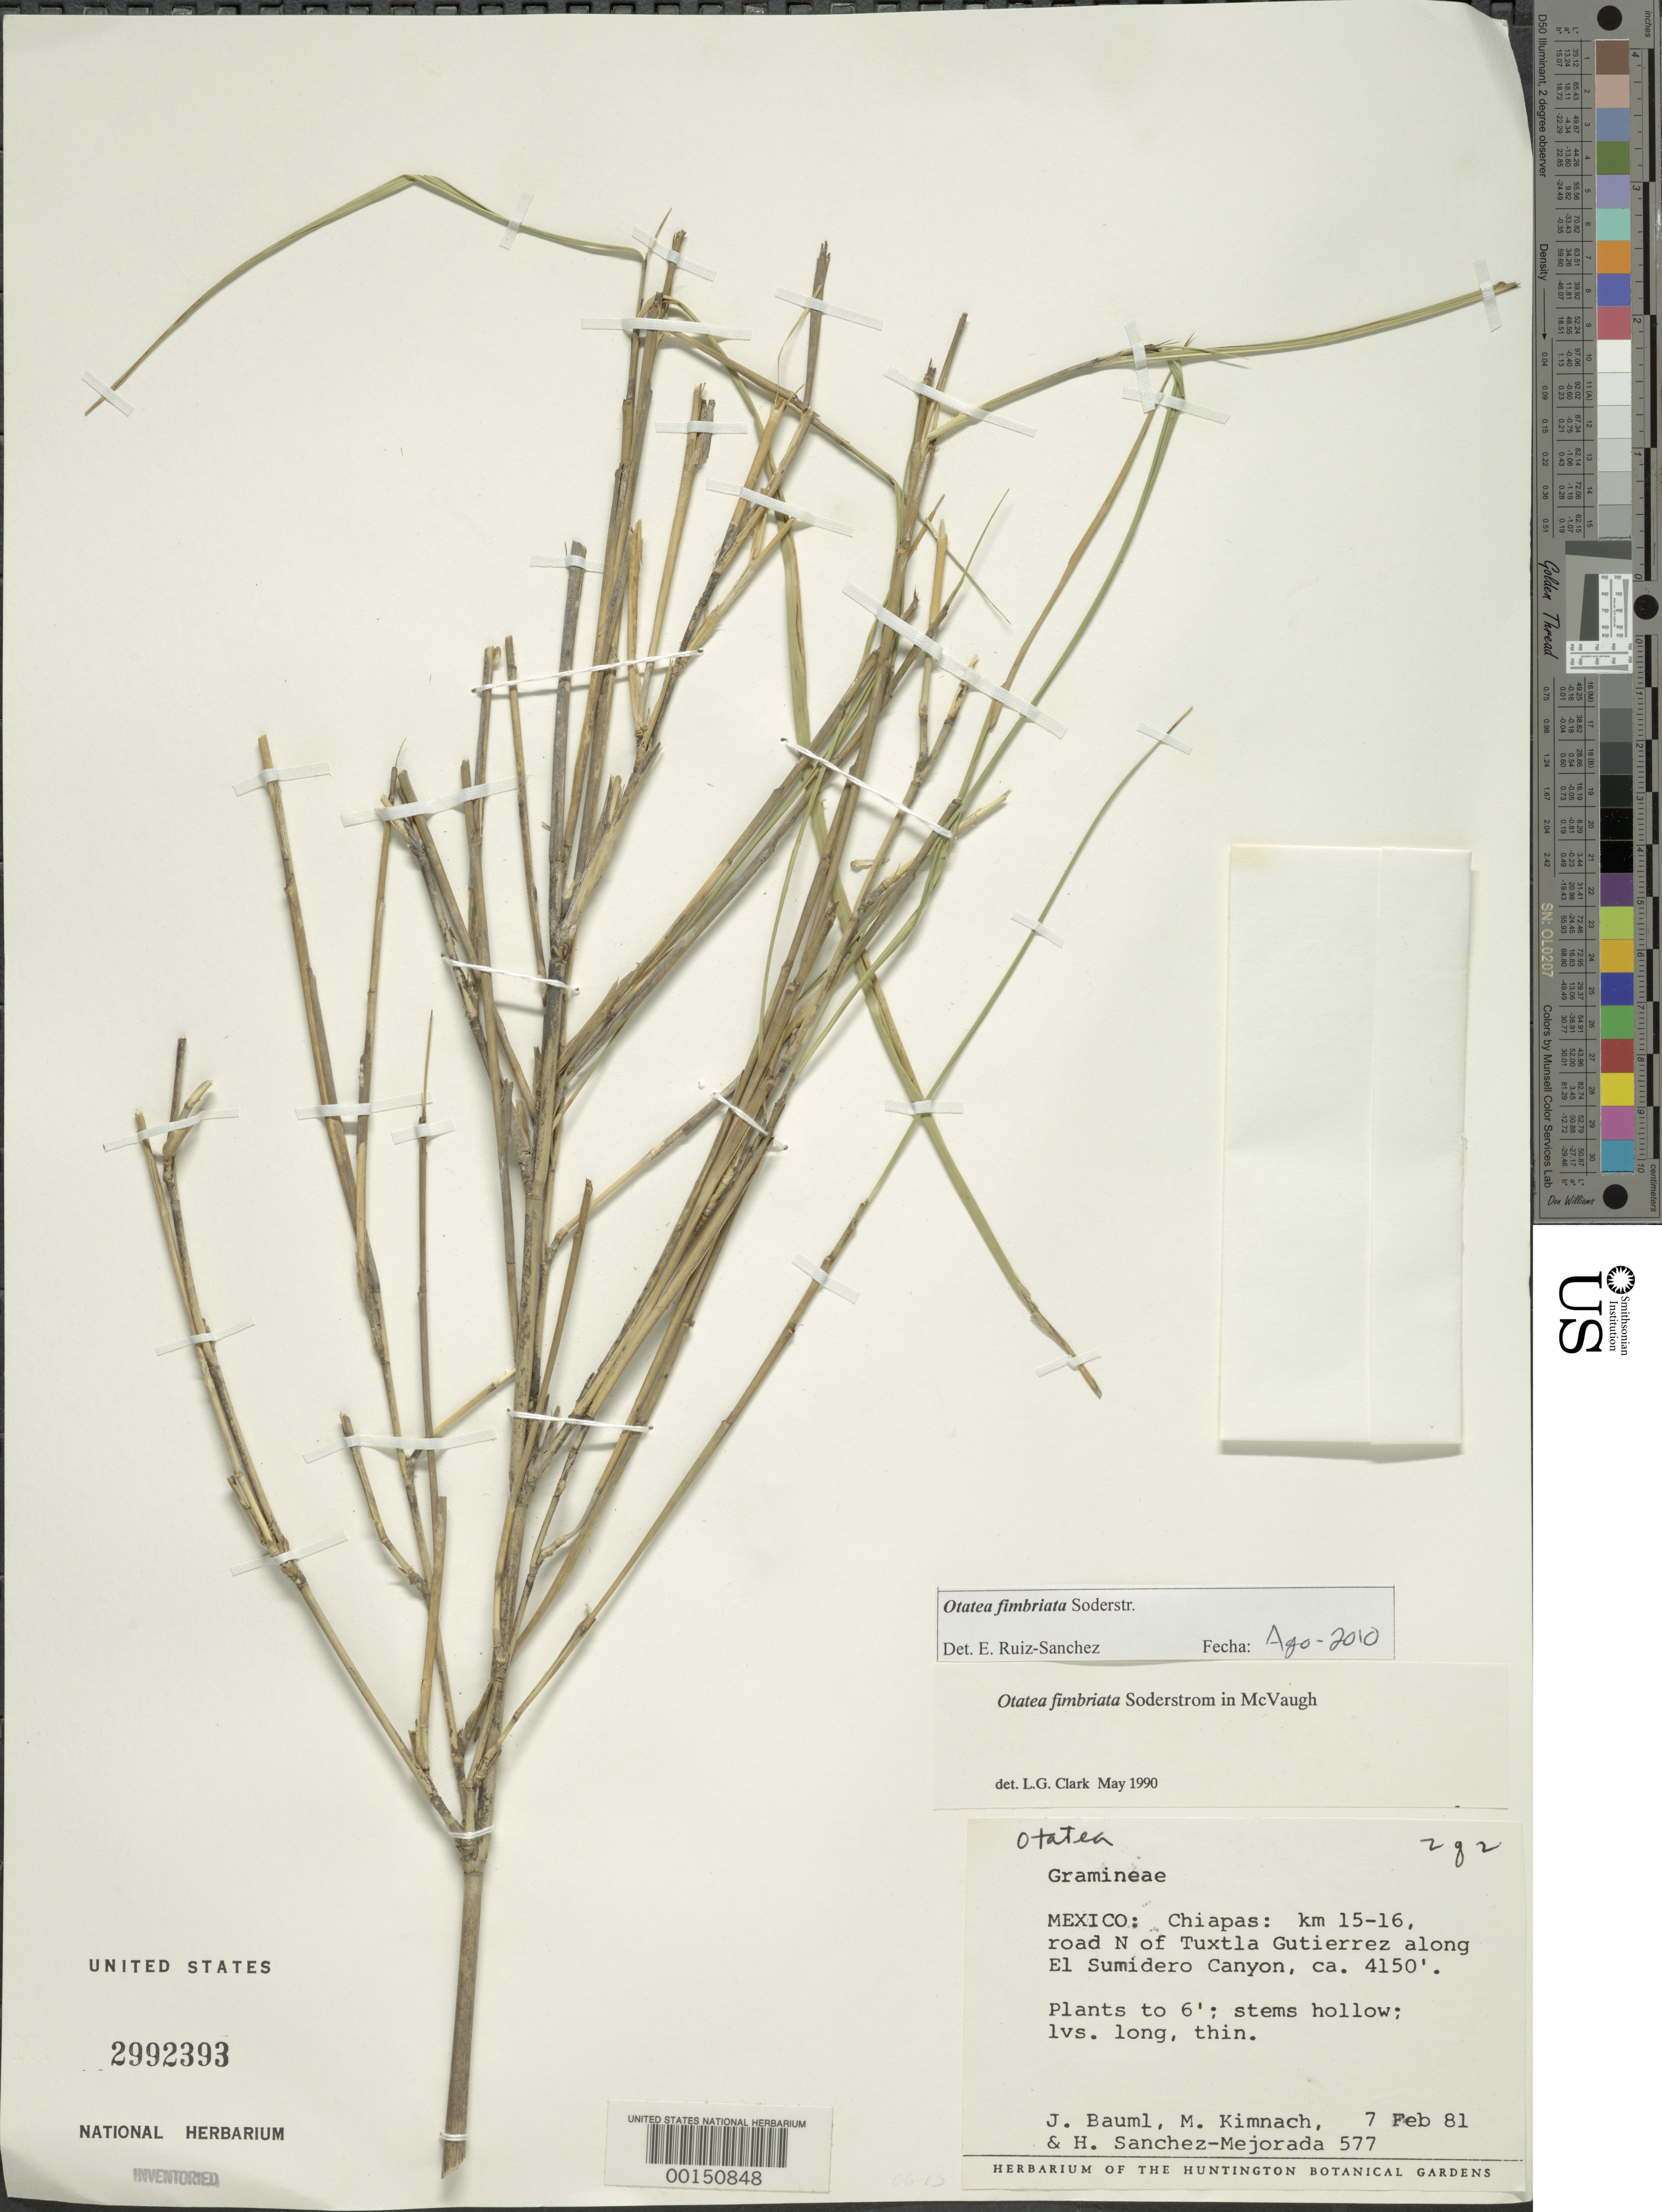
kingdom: Plantae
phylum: Tracheophyta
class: Liliopsida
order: Poales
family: Poaceae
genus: Otatea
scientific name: Otatea fimbriata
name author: Soderstr. in McVaugh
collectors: J. Bauml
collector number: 577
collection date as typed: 07 Feb 1981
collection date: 1981-02-07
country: Mexico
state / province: Chiapas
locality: El Sumidero Canyon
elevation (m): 1266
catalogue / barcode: US 2992393